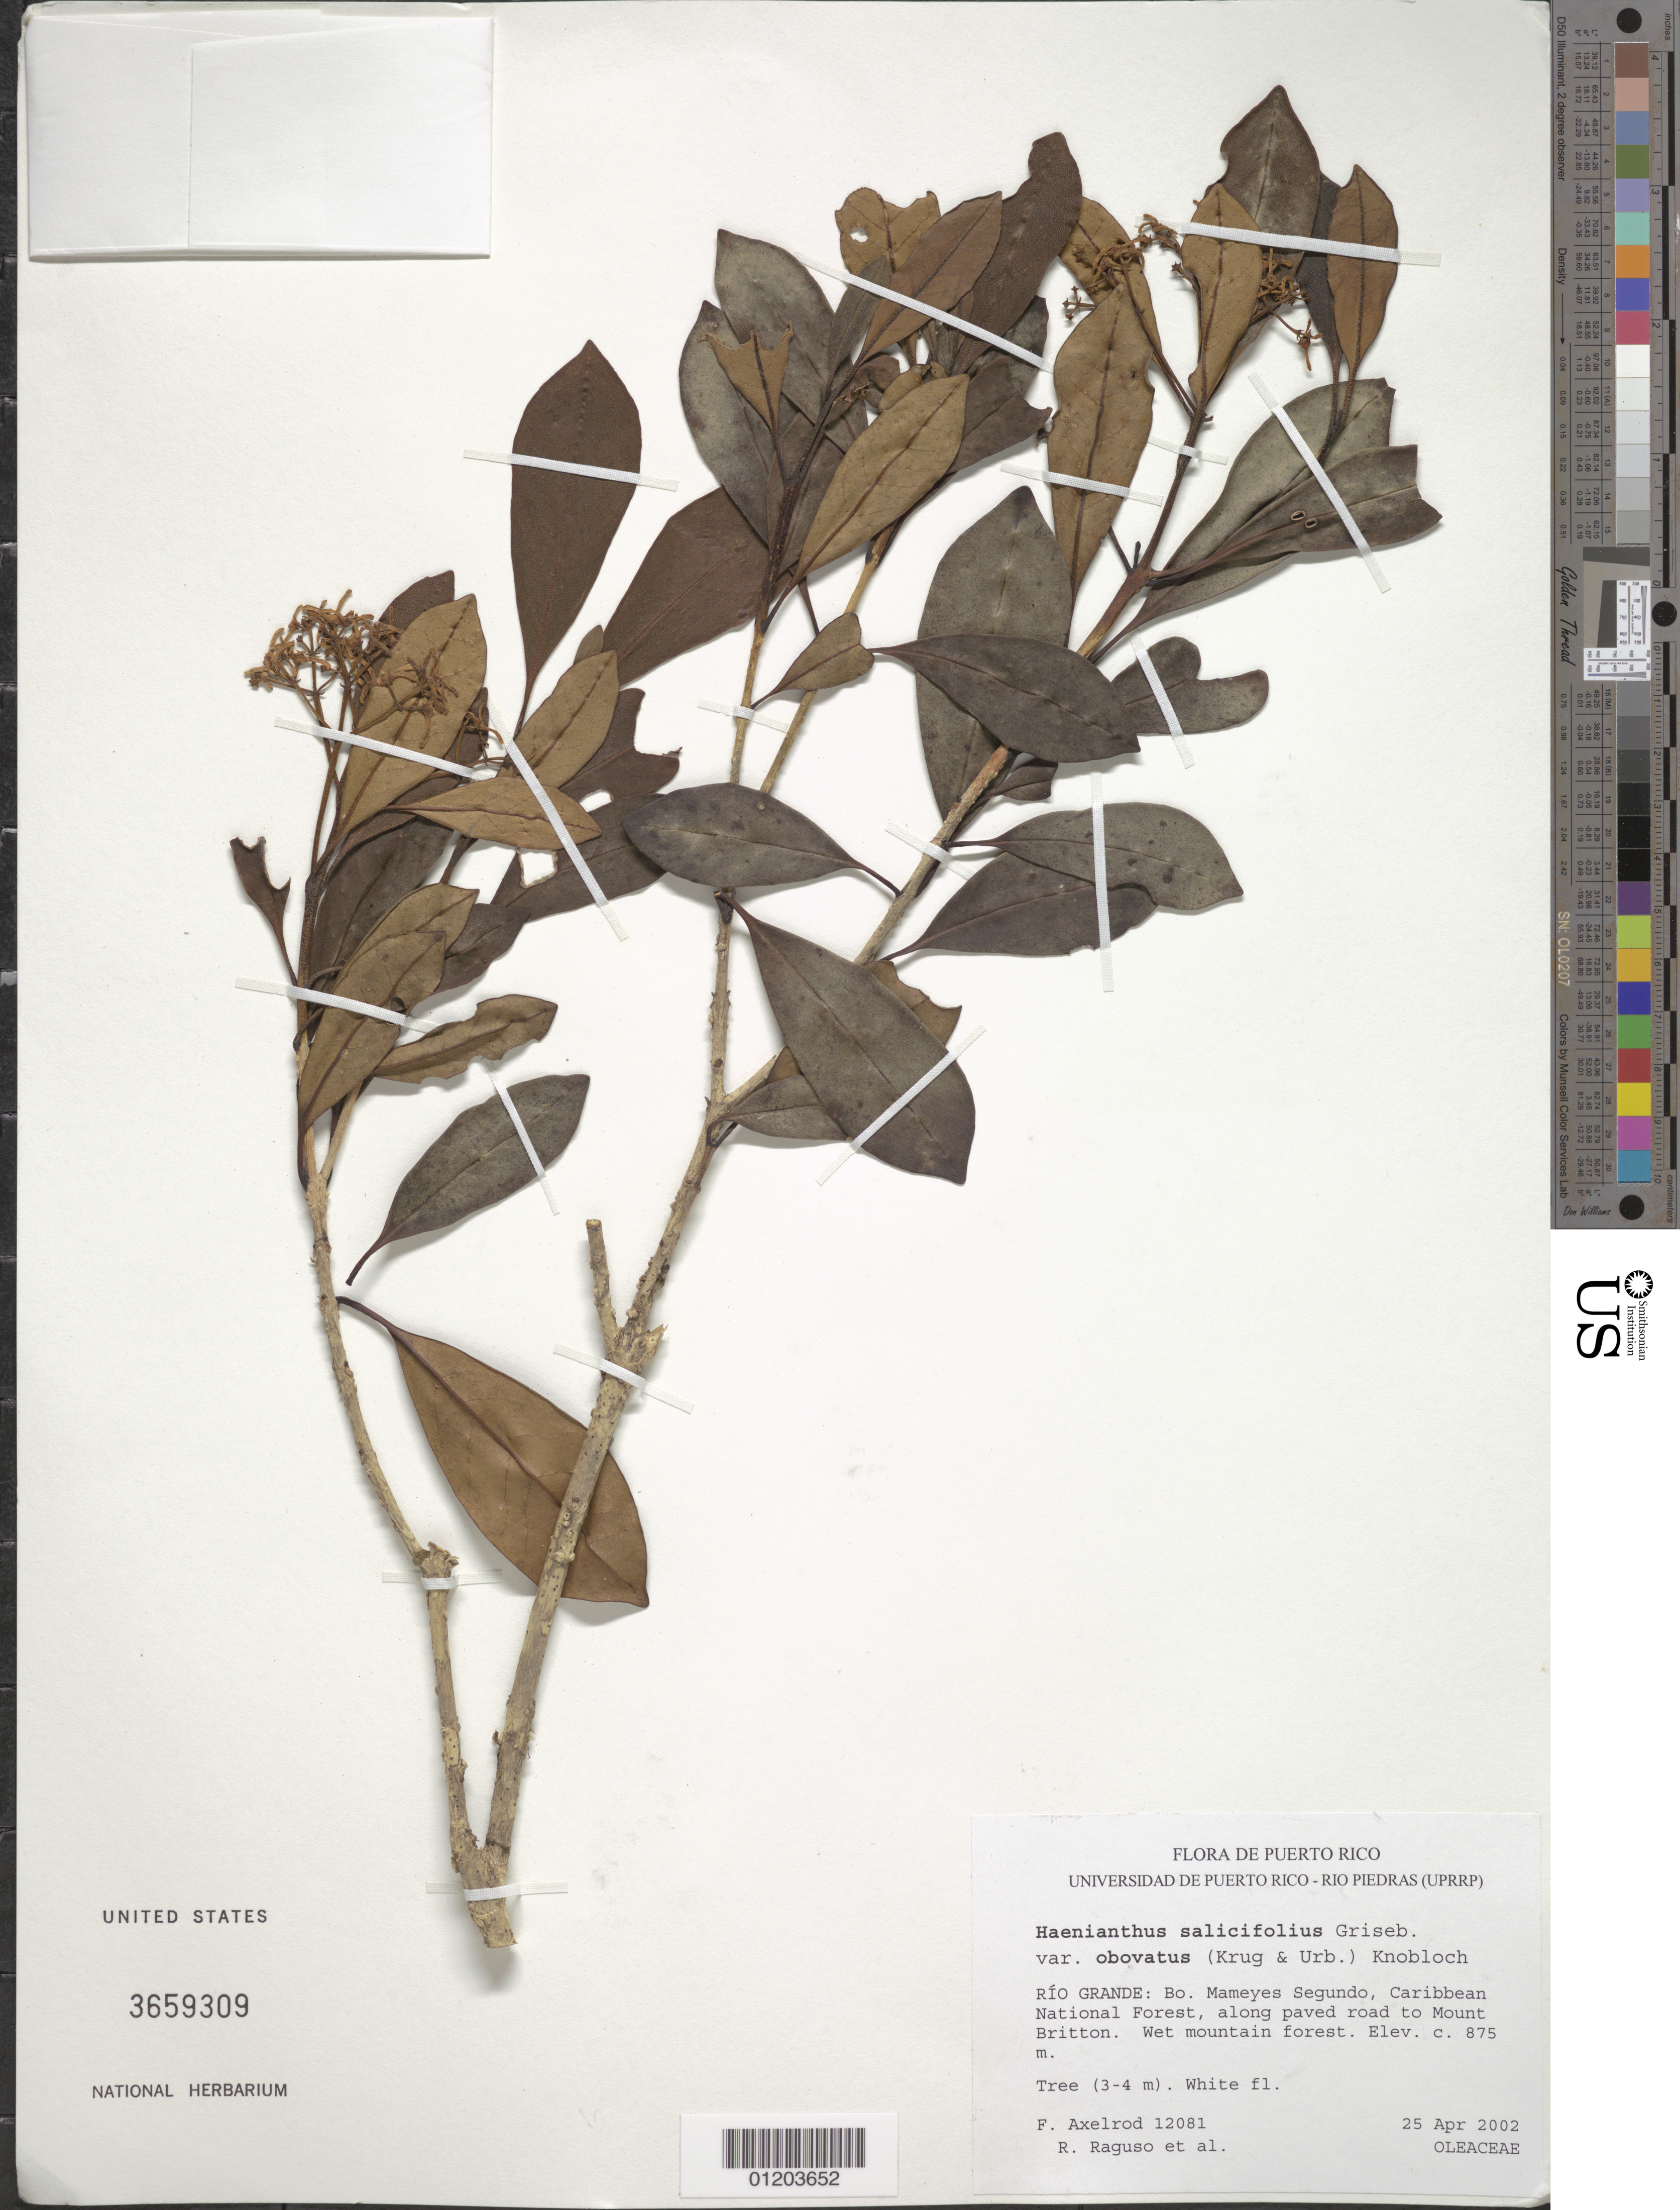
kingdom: Plantae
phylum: Tracheophyta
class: Magnoliopsida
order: Lamiales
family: Oleaceae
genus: Haenianthus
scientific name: Haenianthus salicifolius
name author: Griseb.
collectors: F. S. Axelrod et al.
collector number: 12081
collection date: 2002-04-25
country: Puerto Rico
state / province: Río Grande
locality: Bo. Mameyes Segundo, Caribbean Natioinal Forest, along paved road to Mount Britton.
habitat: Wet mountain forest.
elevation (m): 875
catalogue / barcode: US 3659309